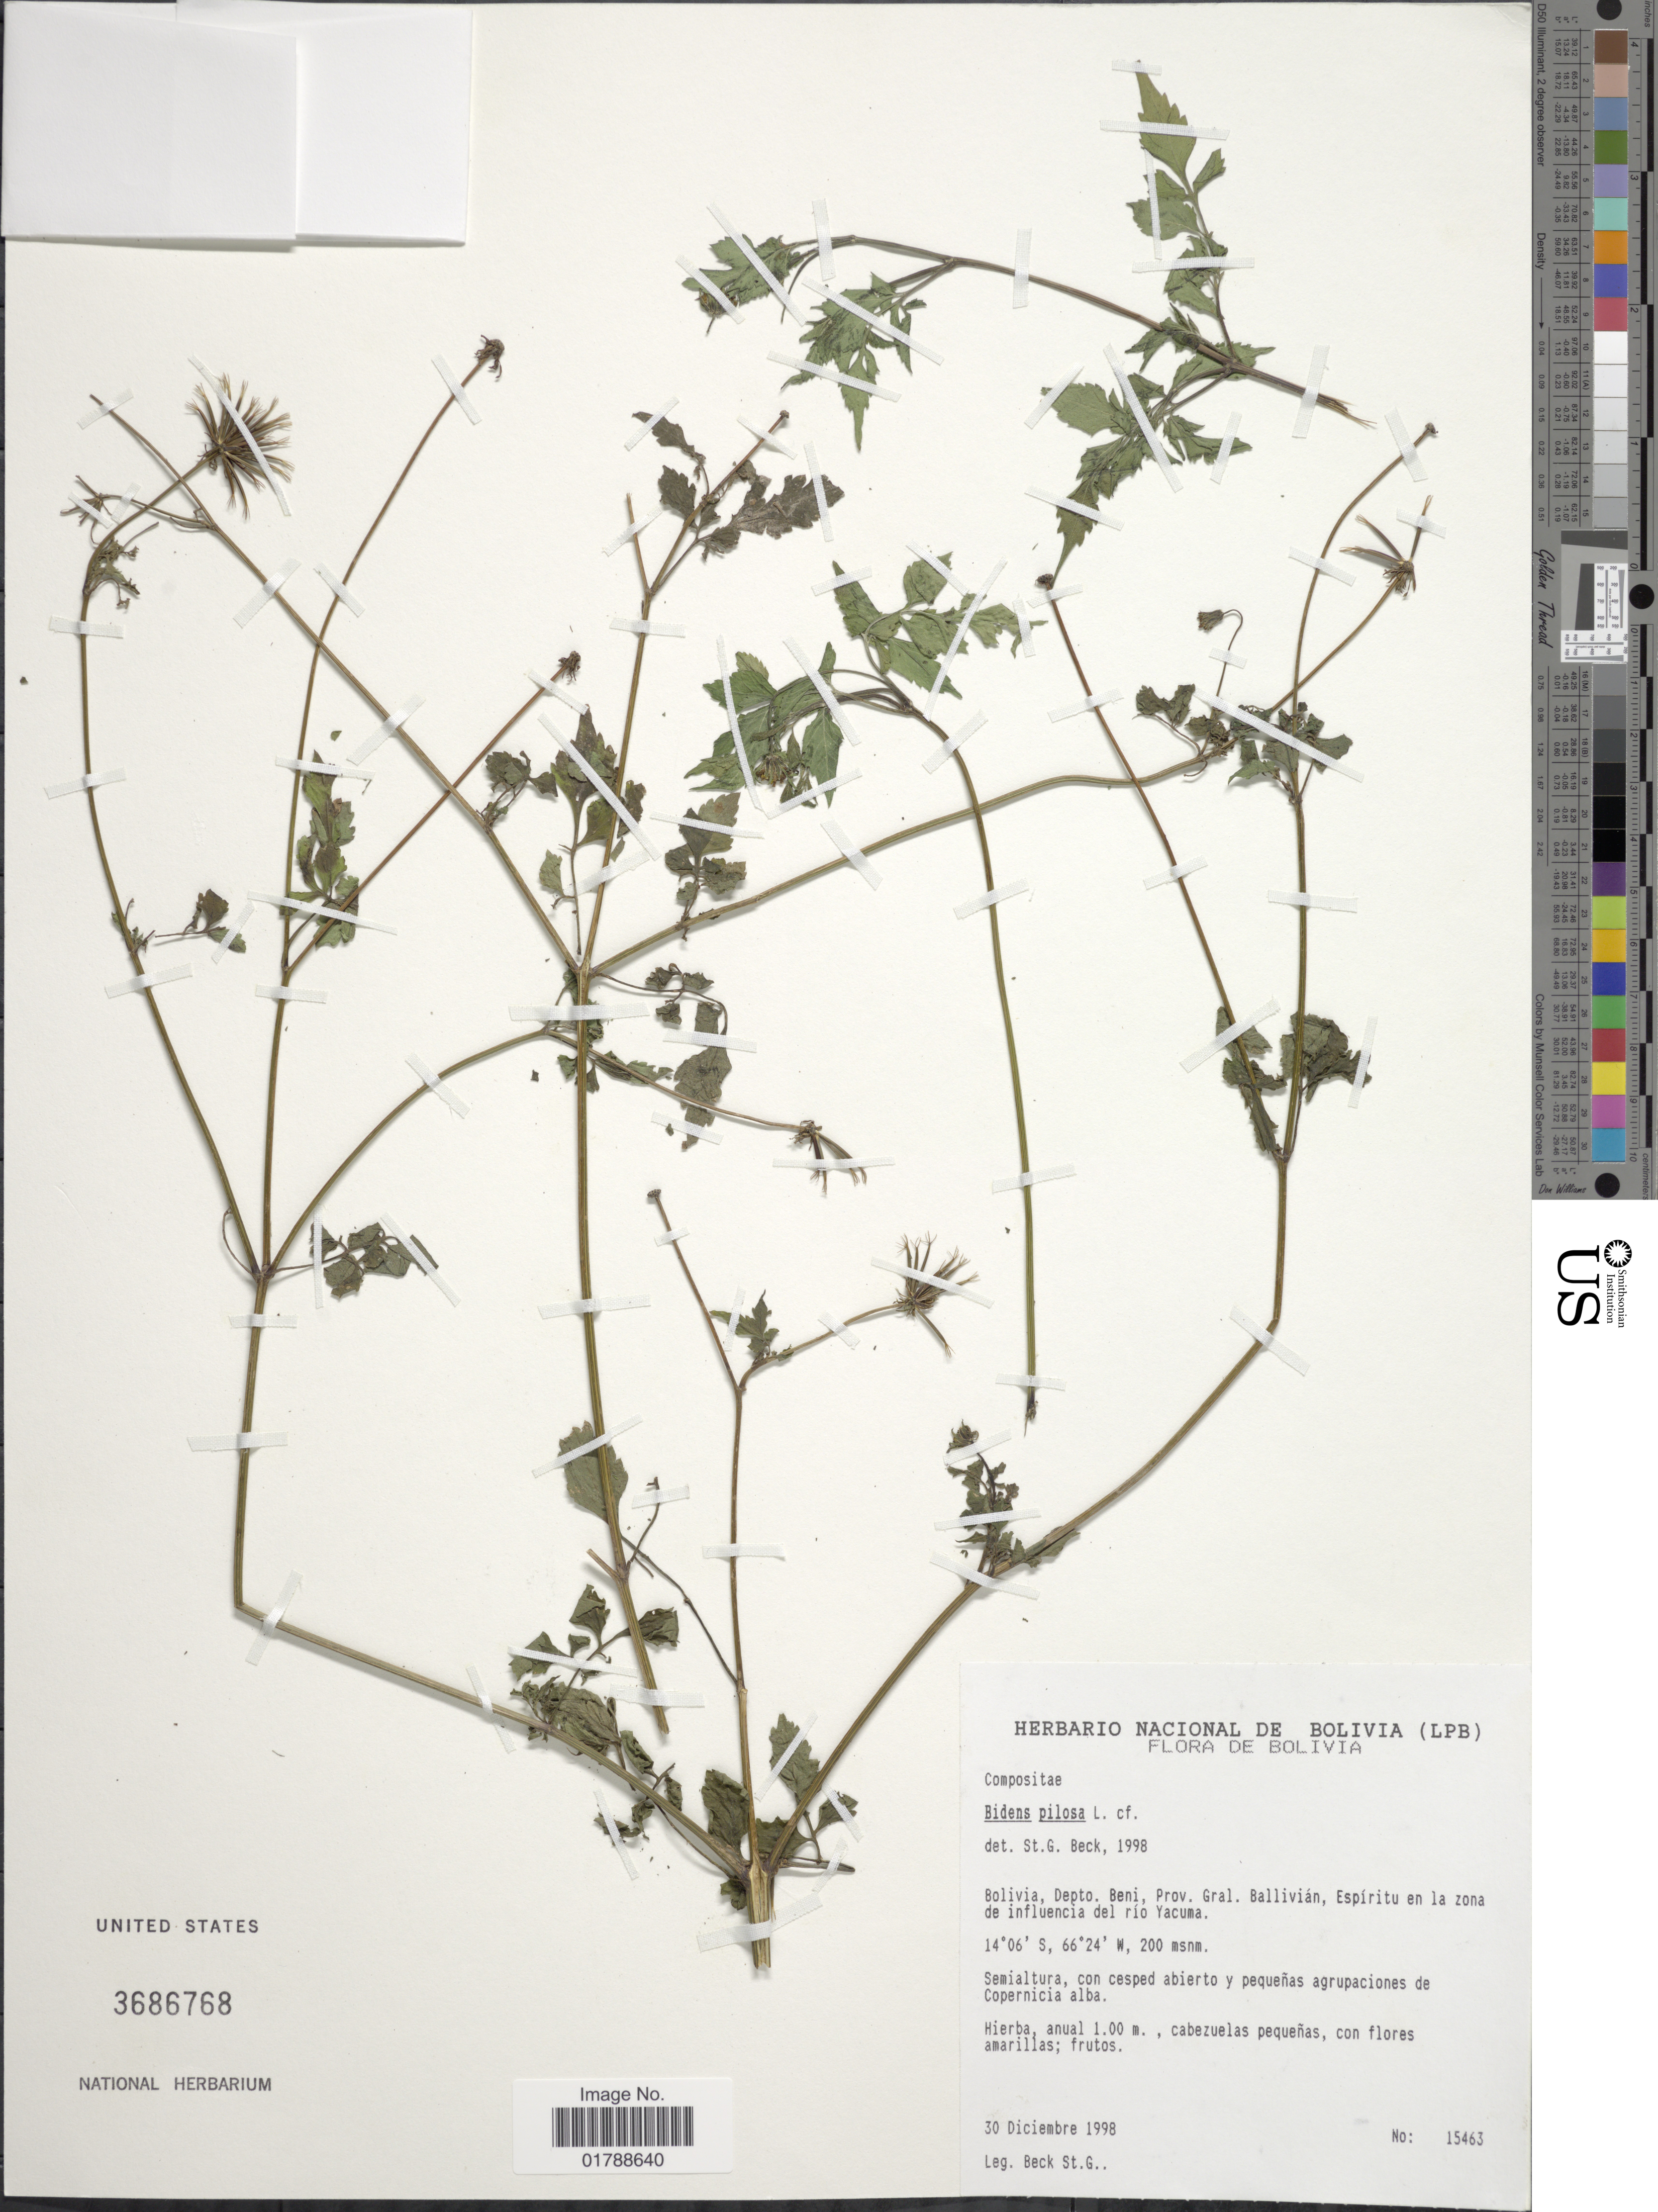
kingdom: Plantae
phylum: Tracheophyta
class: Magnoliopsida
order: Asterales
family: Asteraceae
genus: Bidens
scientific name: Bidens pilosa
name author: L.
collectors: S. G. Beck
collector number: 15463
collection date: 1998-12-30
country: Bolivia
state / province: Beni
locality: Prov. Gral. Ballivián, Espíritu en la zona de influencia del río Yacuma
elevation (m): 200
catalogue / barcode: US 3686768